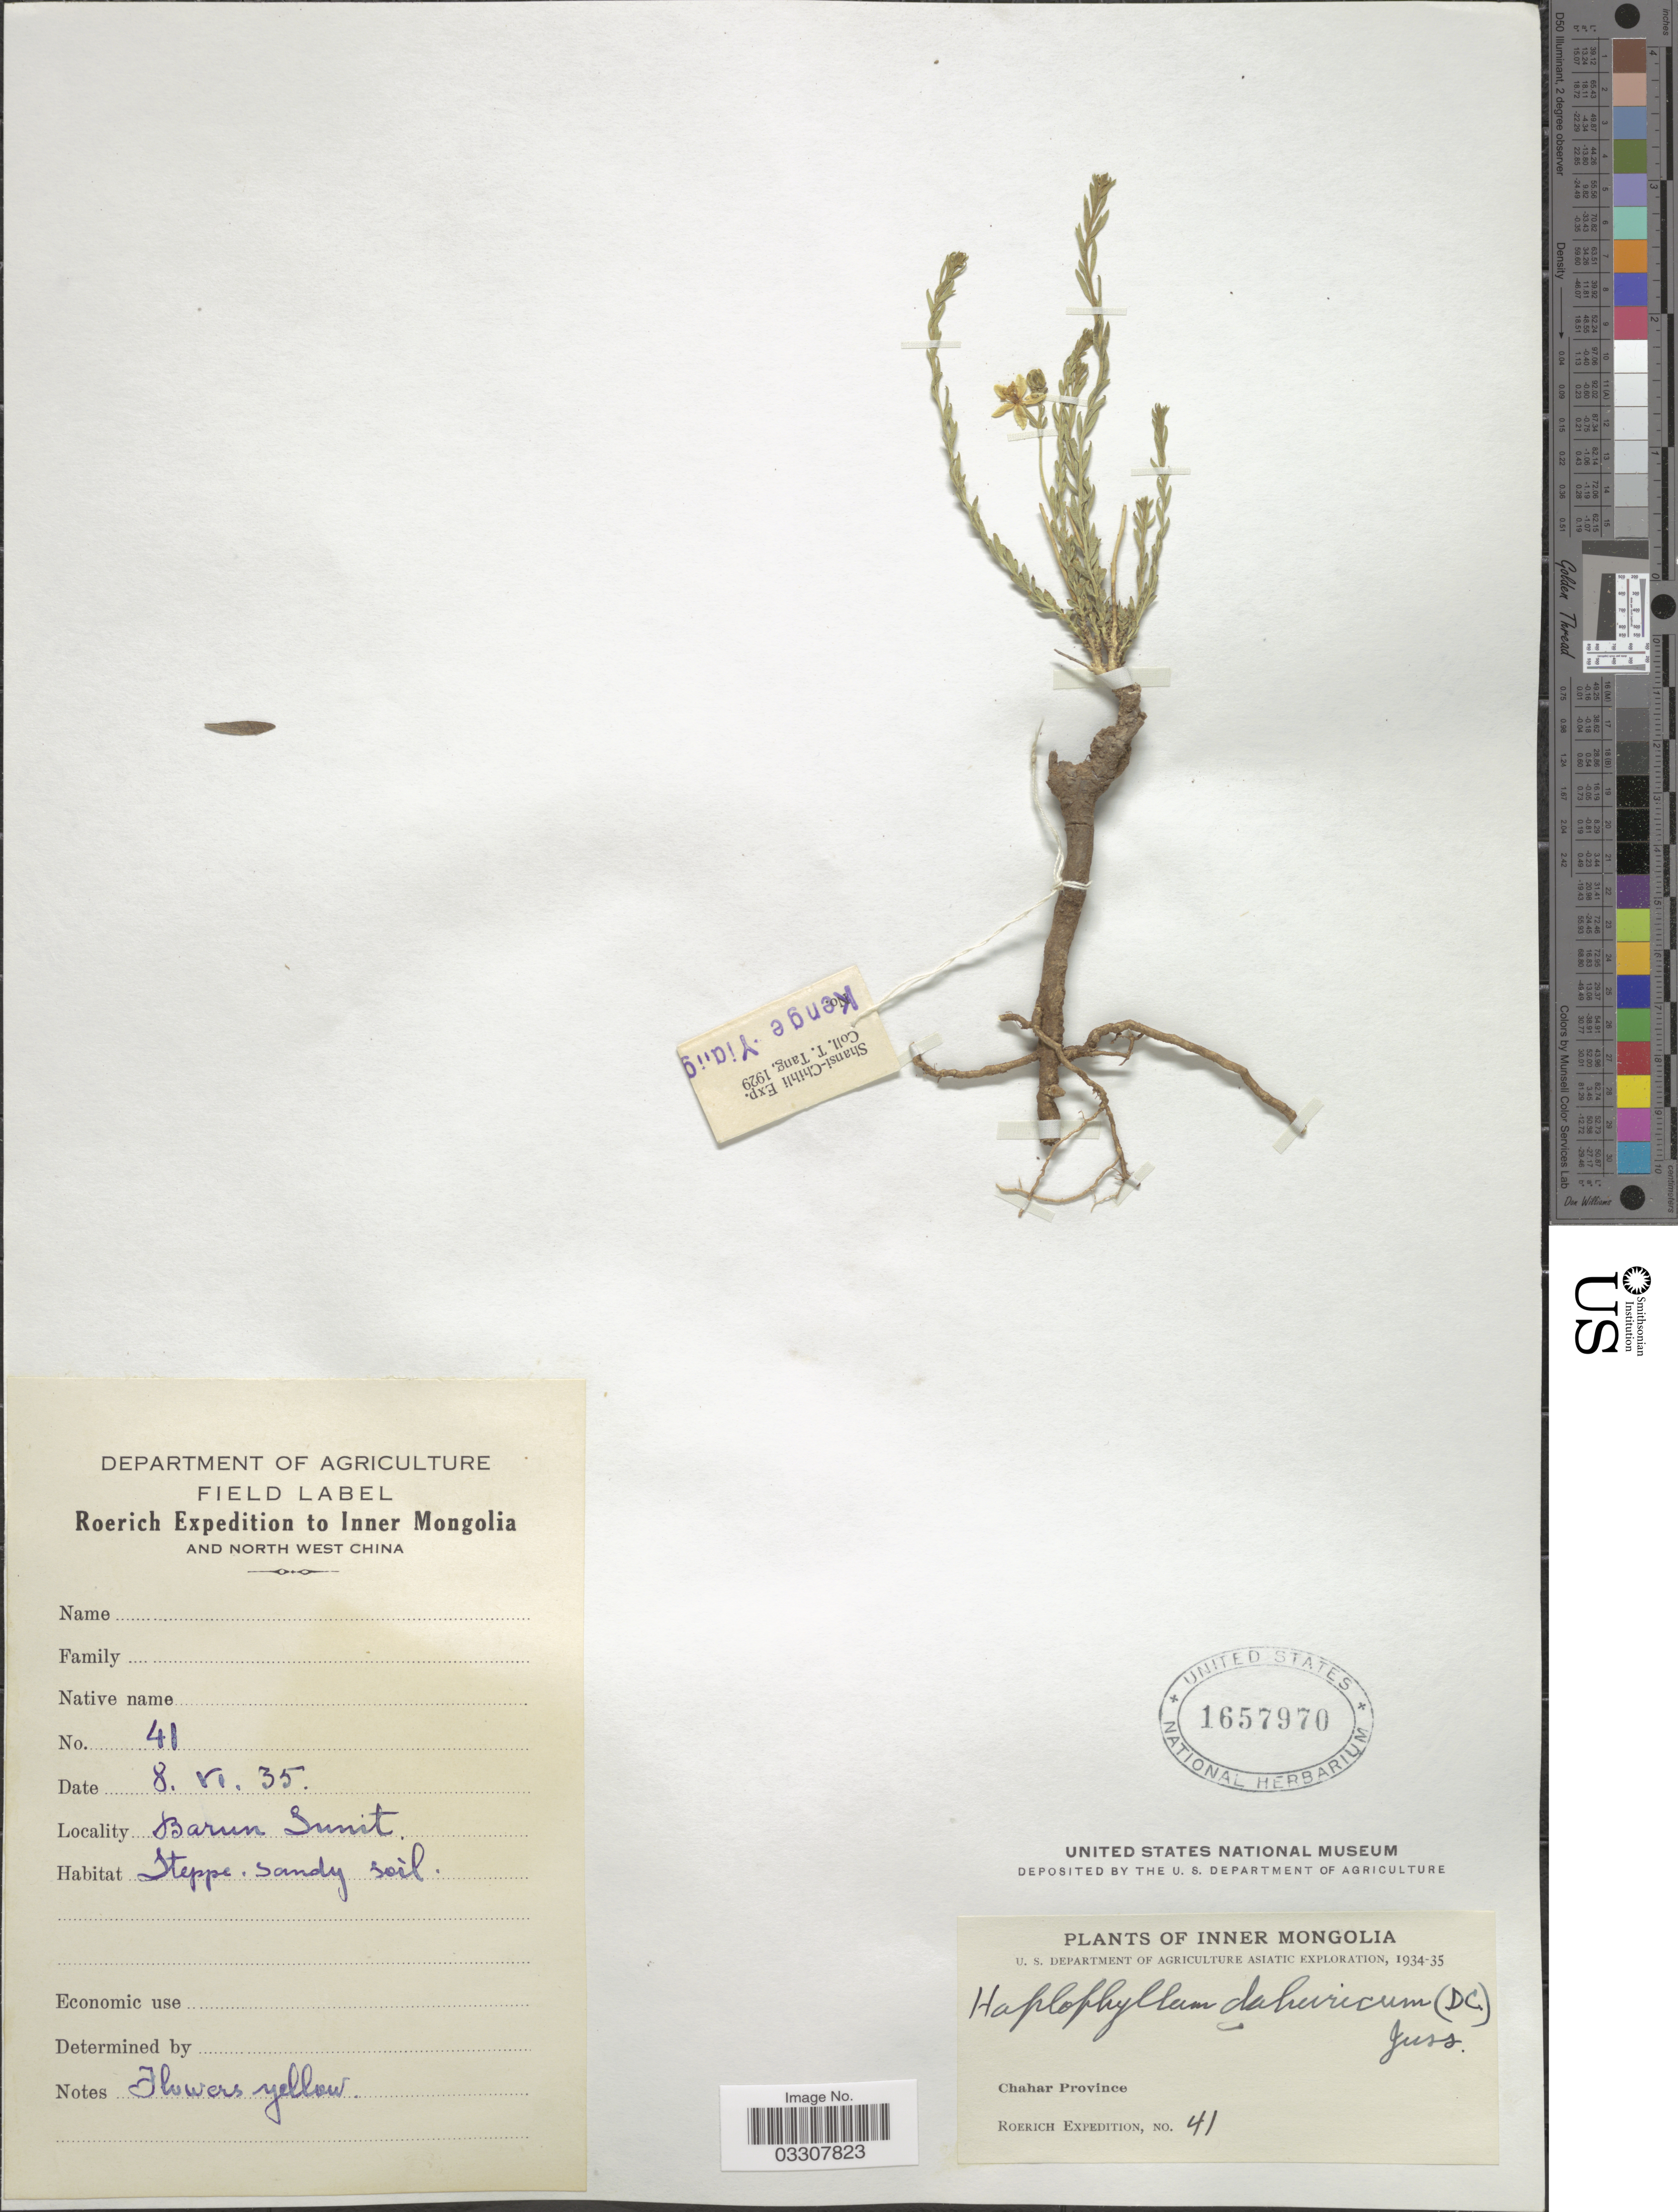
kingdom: Plantae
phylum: Tracheophyta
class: Magnoliopsida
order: Sapindales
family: Rutaceae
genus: Haplophyllum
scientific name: Haplophyllum dauricum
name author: (L.) G. Don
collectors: Roerich Expedition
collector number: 41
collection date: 1935-06-08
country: China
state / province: Nei Monggol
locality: Inner Mongolia. Chahar Province. Barun Sunit.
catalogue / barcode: US 1657970